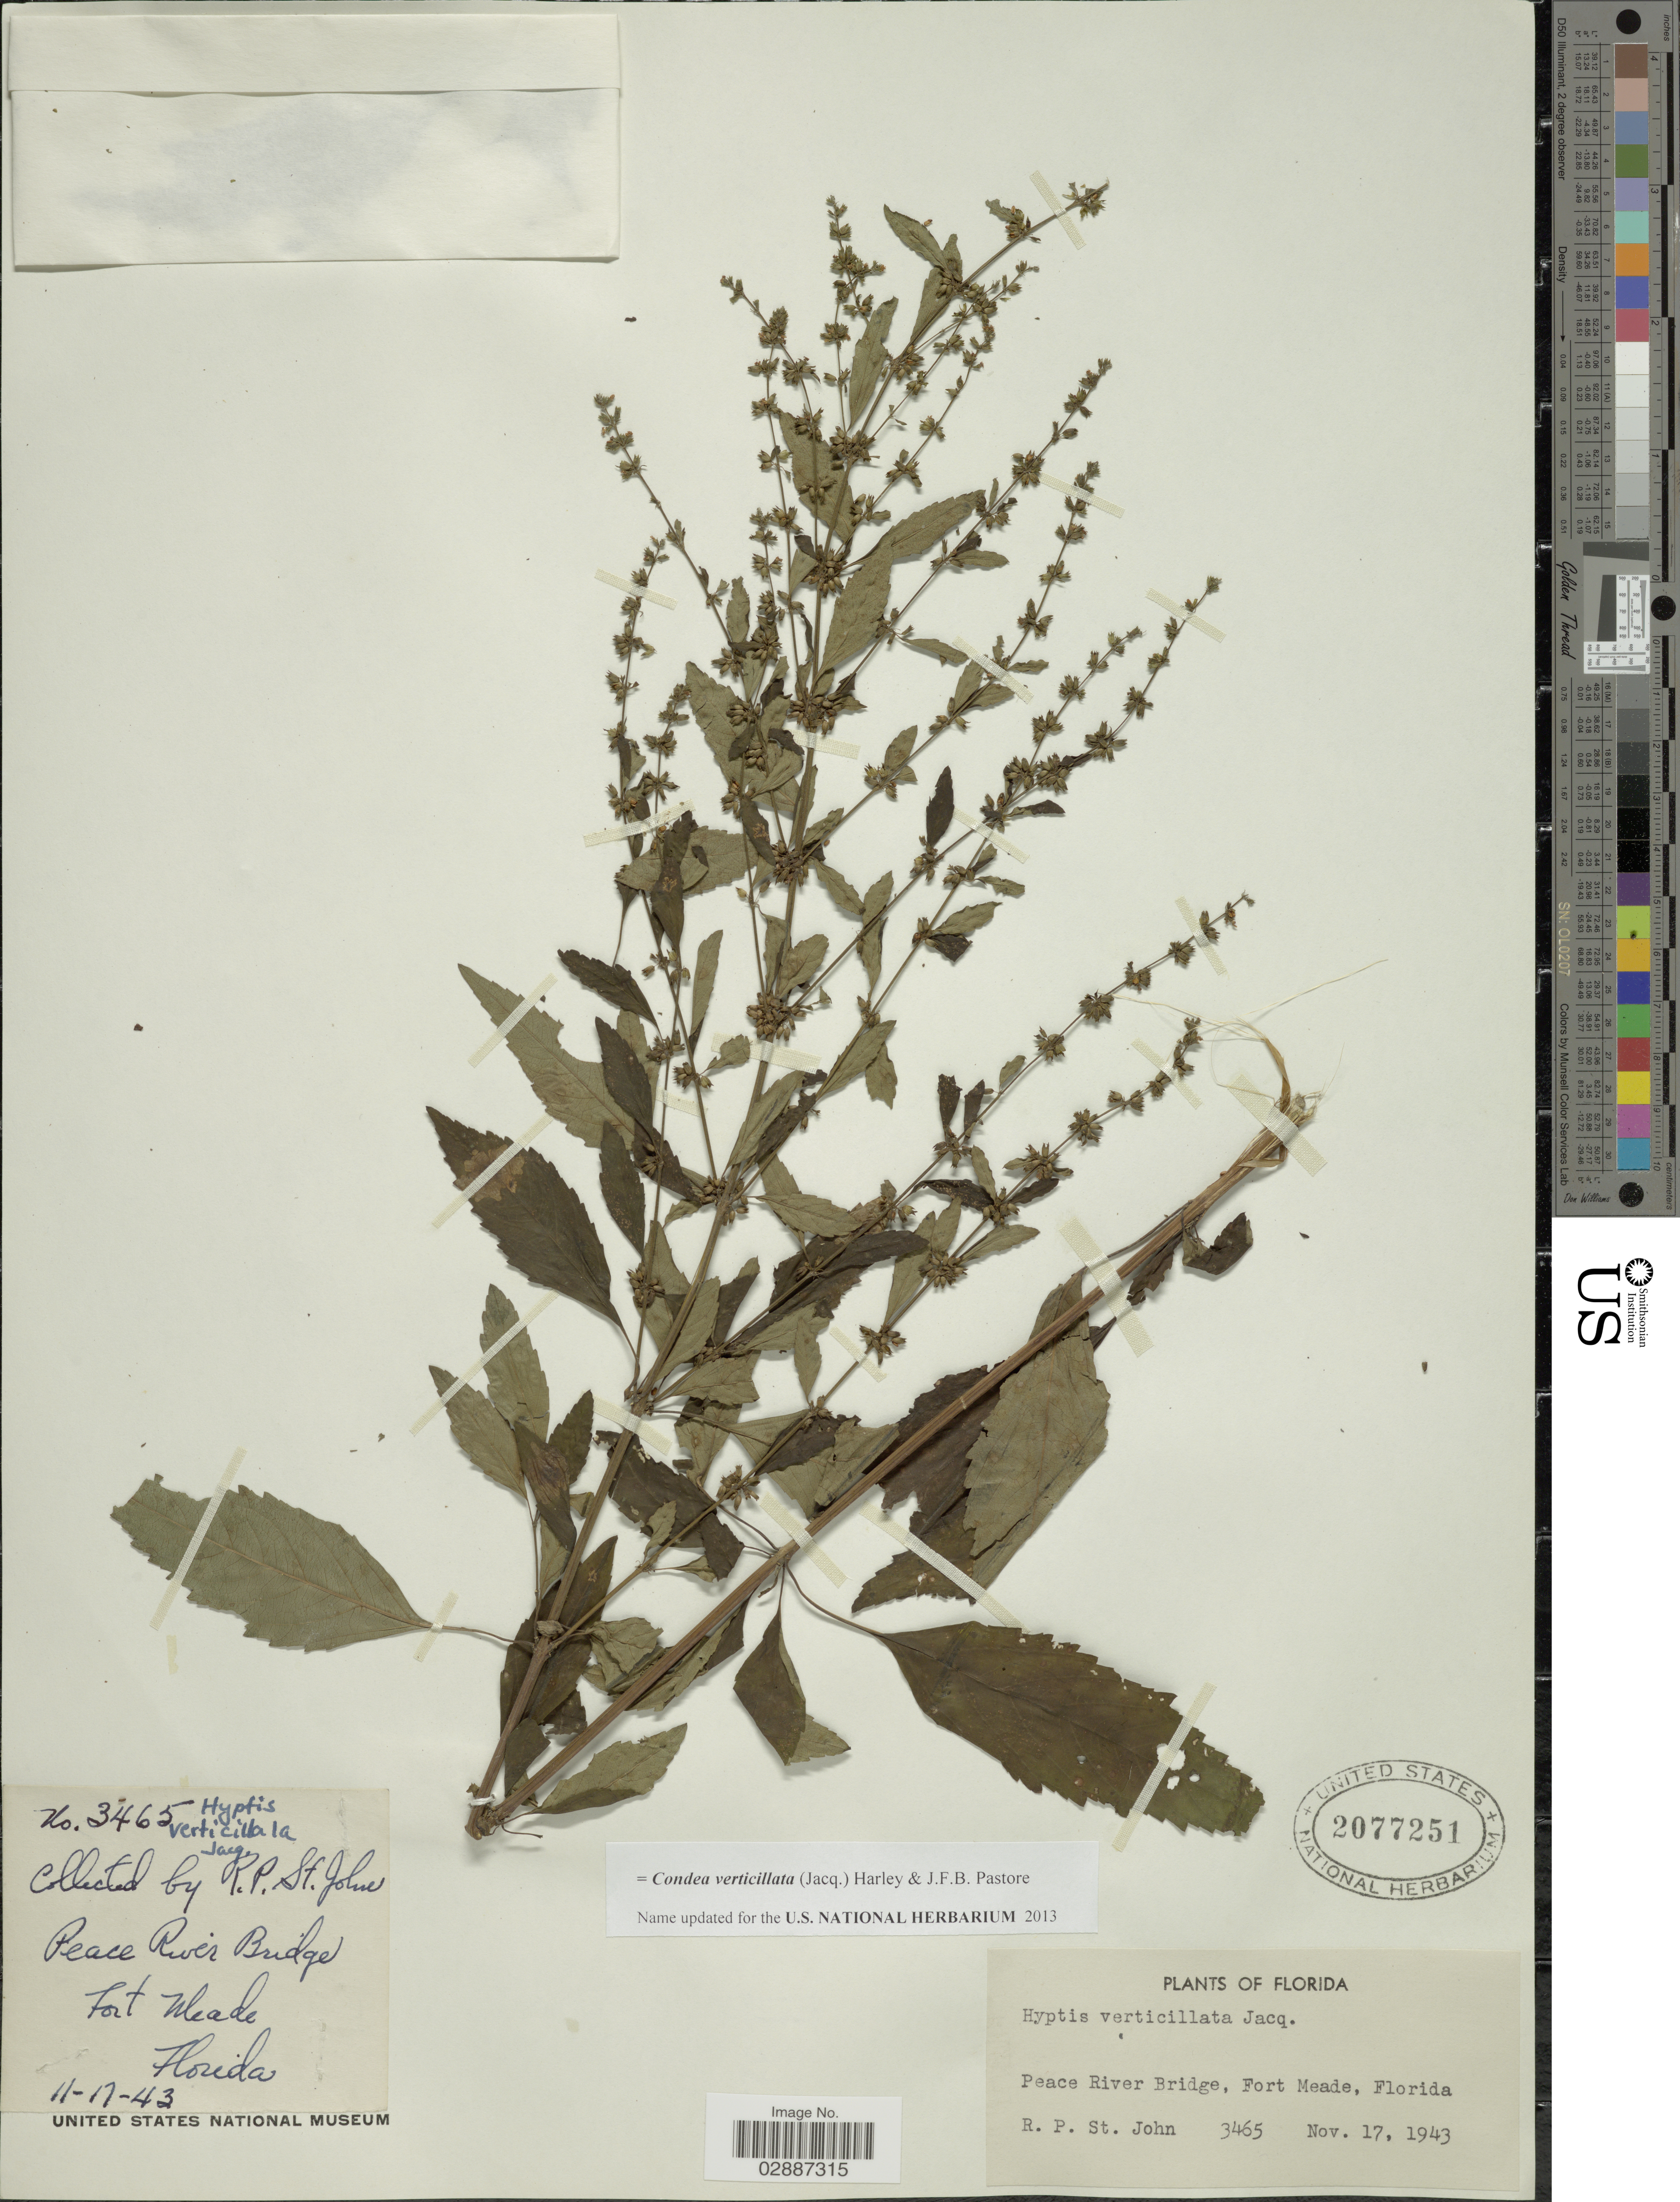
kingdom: Plantae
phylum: Tracheophyta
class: Magnoliopsida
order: Lamiales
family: Lamiaceae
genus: Condea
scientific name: Condea verticillata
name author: (Jacq.) Harley & J.F.B. Pastore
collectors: R. P. St. John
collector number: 3465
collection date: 1943-11-17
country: United States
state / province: Florida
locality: Peace River Bridge, Fort Meade.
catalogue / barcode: US 2077251